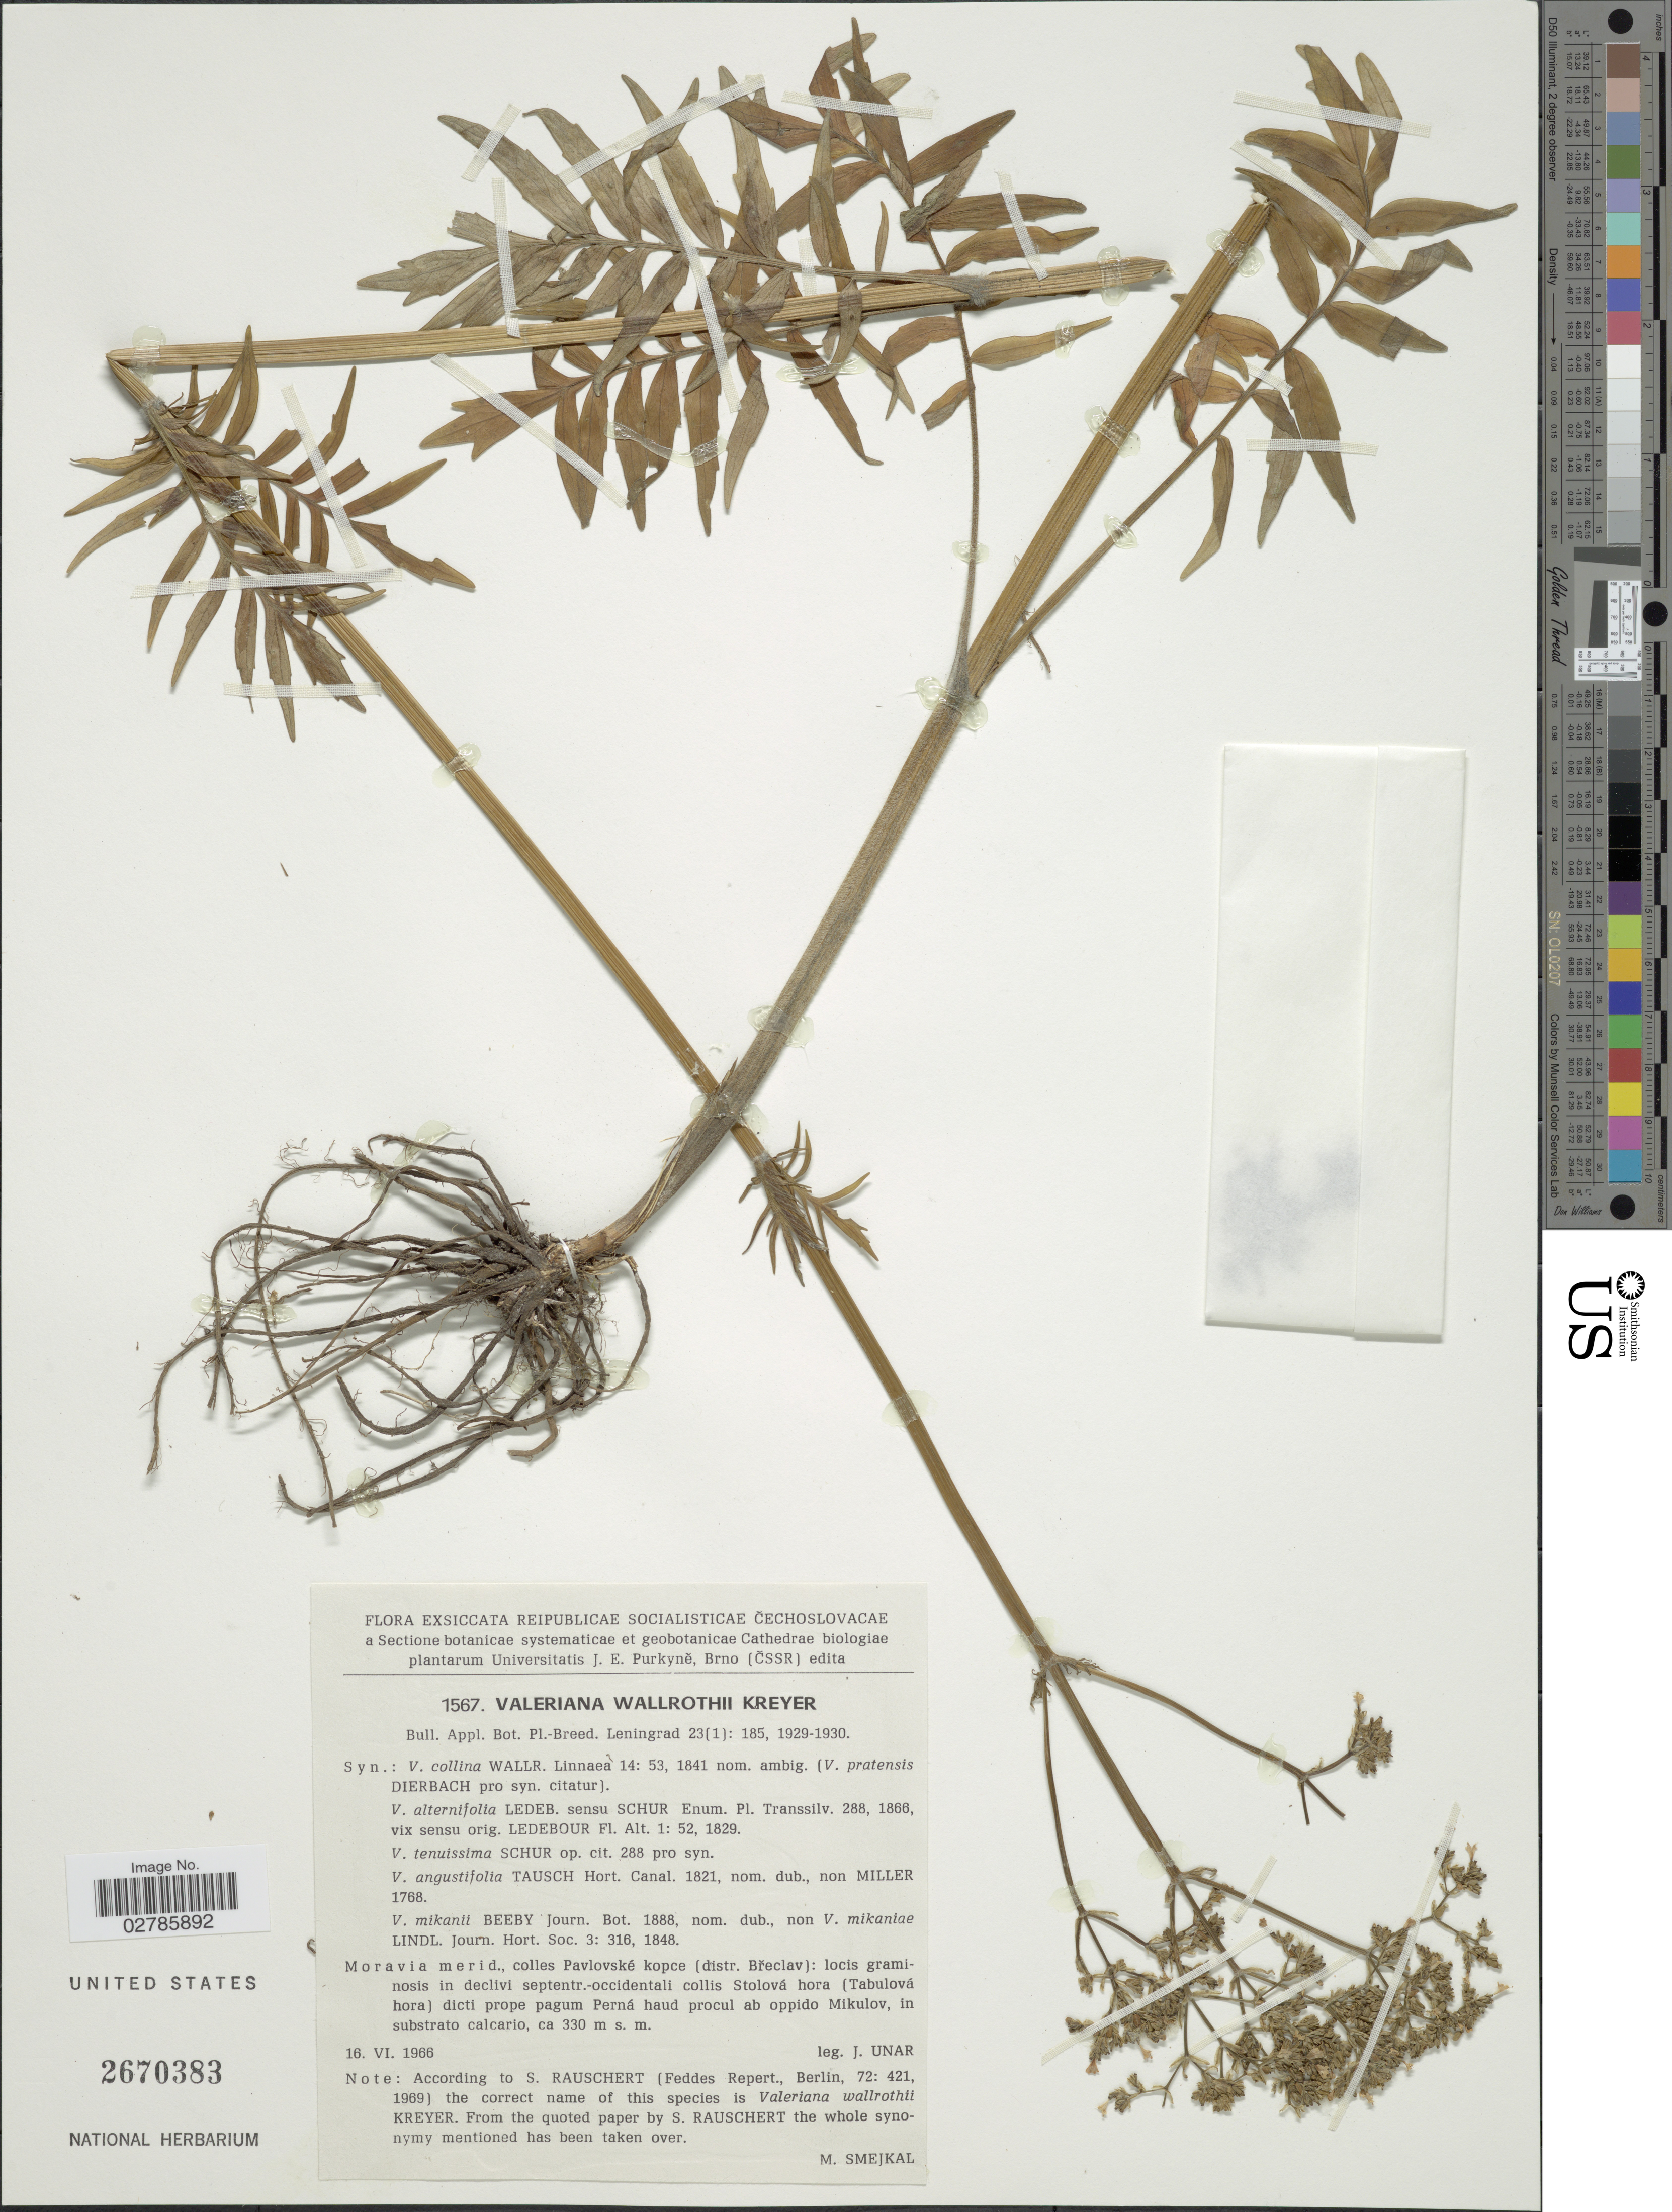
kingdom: Plantae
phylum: Tracheophyta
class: Magnoliopsida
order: Dipsacales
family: Caprifoliaceae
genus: Valeriana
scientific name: Valeriana wallrothii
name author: Kreyer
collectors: J. Unar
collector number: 1567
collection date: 1966-06-16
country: Czechia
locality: Reipublicae Socialisticae Cechoslovacae. Moravia merid., colles Pavlovské kopce (distr. Breclav): locis graminosis in declivi septentr.-occidentali collis Stolová hora (Tabulová hora) dicti prope pagum Perná haud procul ab oppido Mikulov, in substrato calcario.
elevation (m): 330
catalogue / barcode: US 2670383